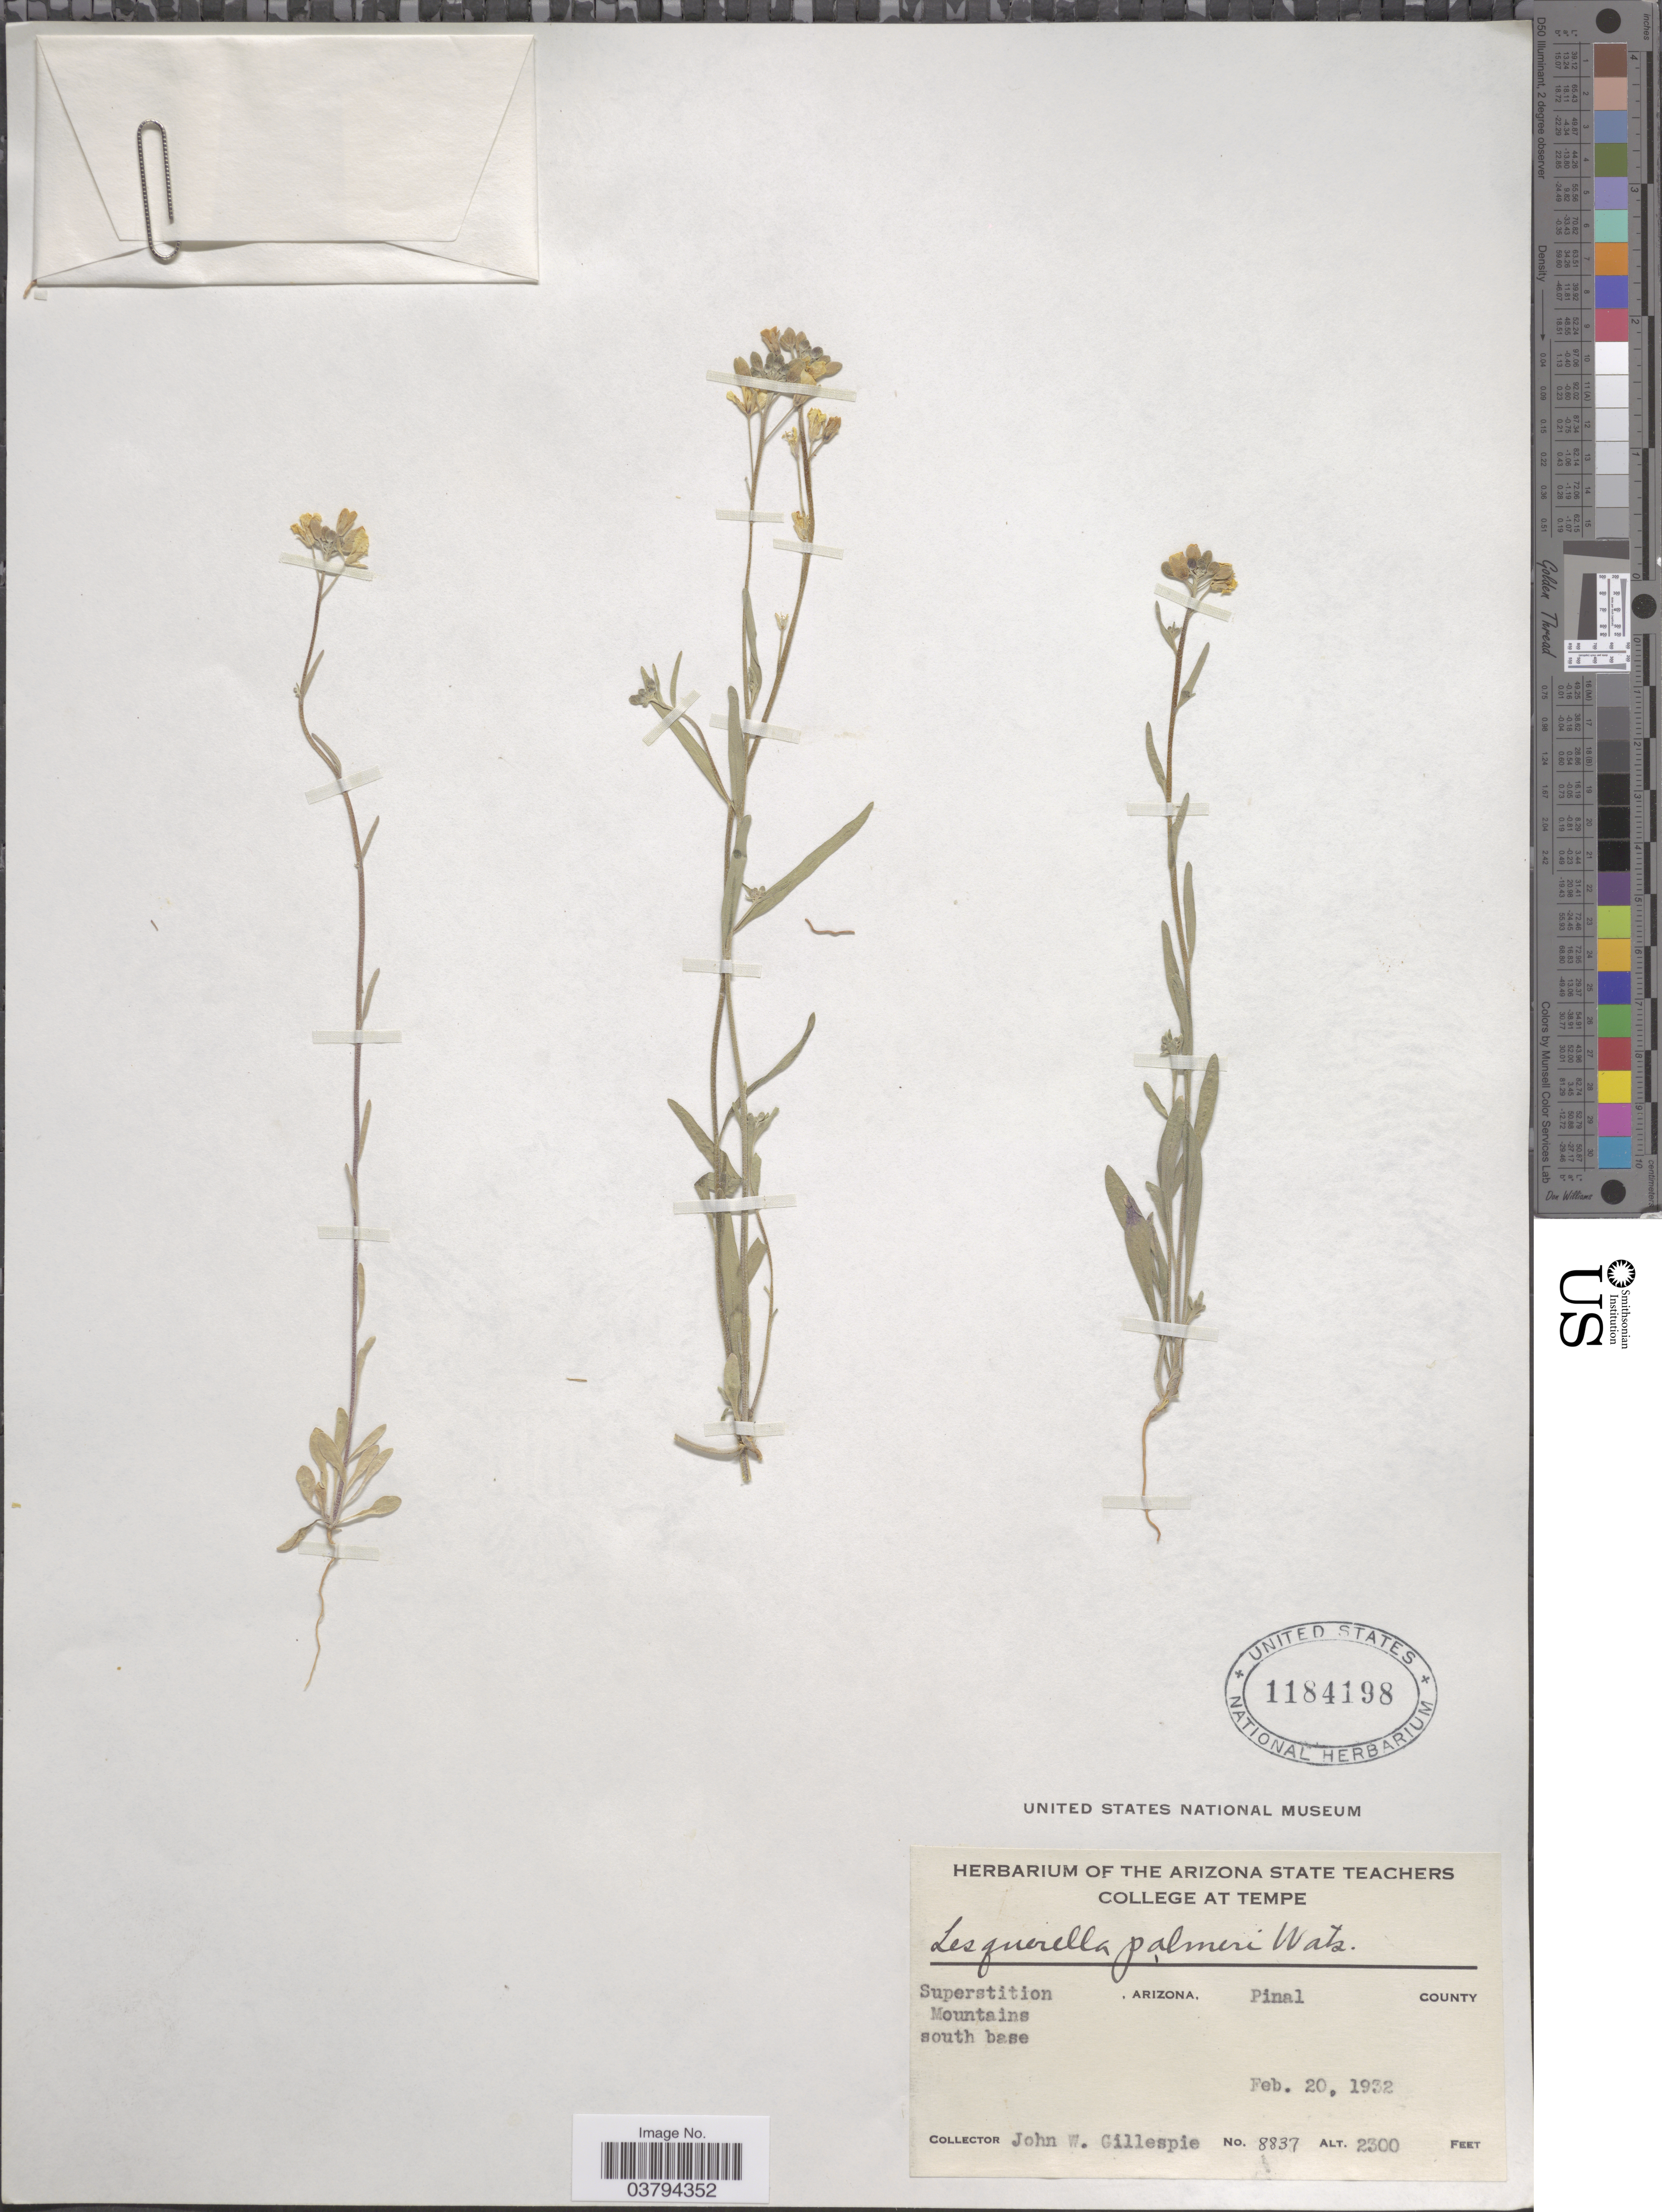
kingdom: Plantae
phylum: Tracheophyta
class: Magnoliopsida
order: Brassicales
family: Brassicaceae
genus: Lesquerella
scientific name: Lesquerella tenella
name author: A. Nelson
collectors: J. W. Gillespie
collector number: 8837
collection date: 1932-02-20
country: United States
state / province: Arizona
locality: Superstition Mountains south base. Pinal County.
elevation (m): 701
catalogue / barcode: US 1184198